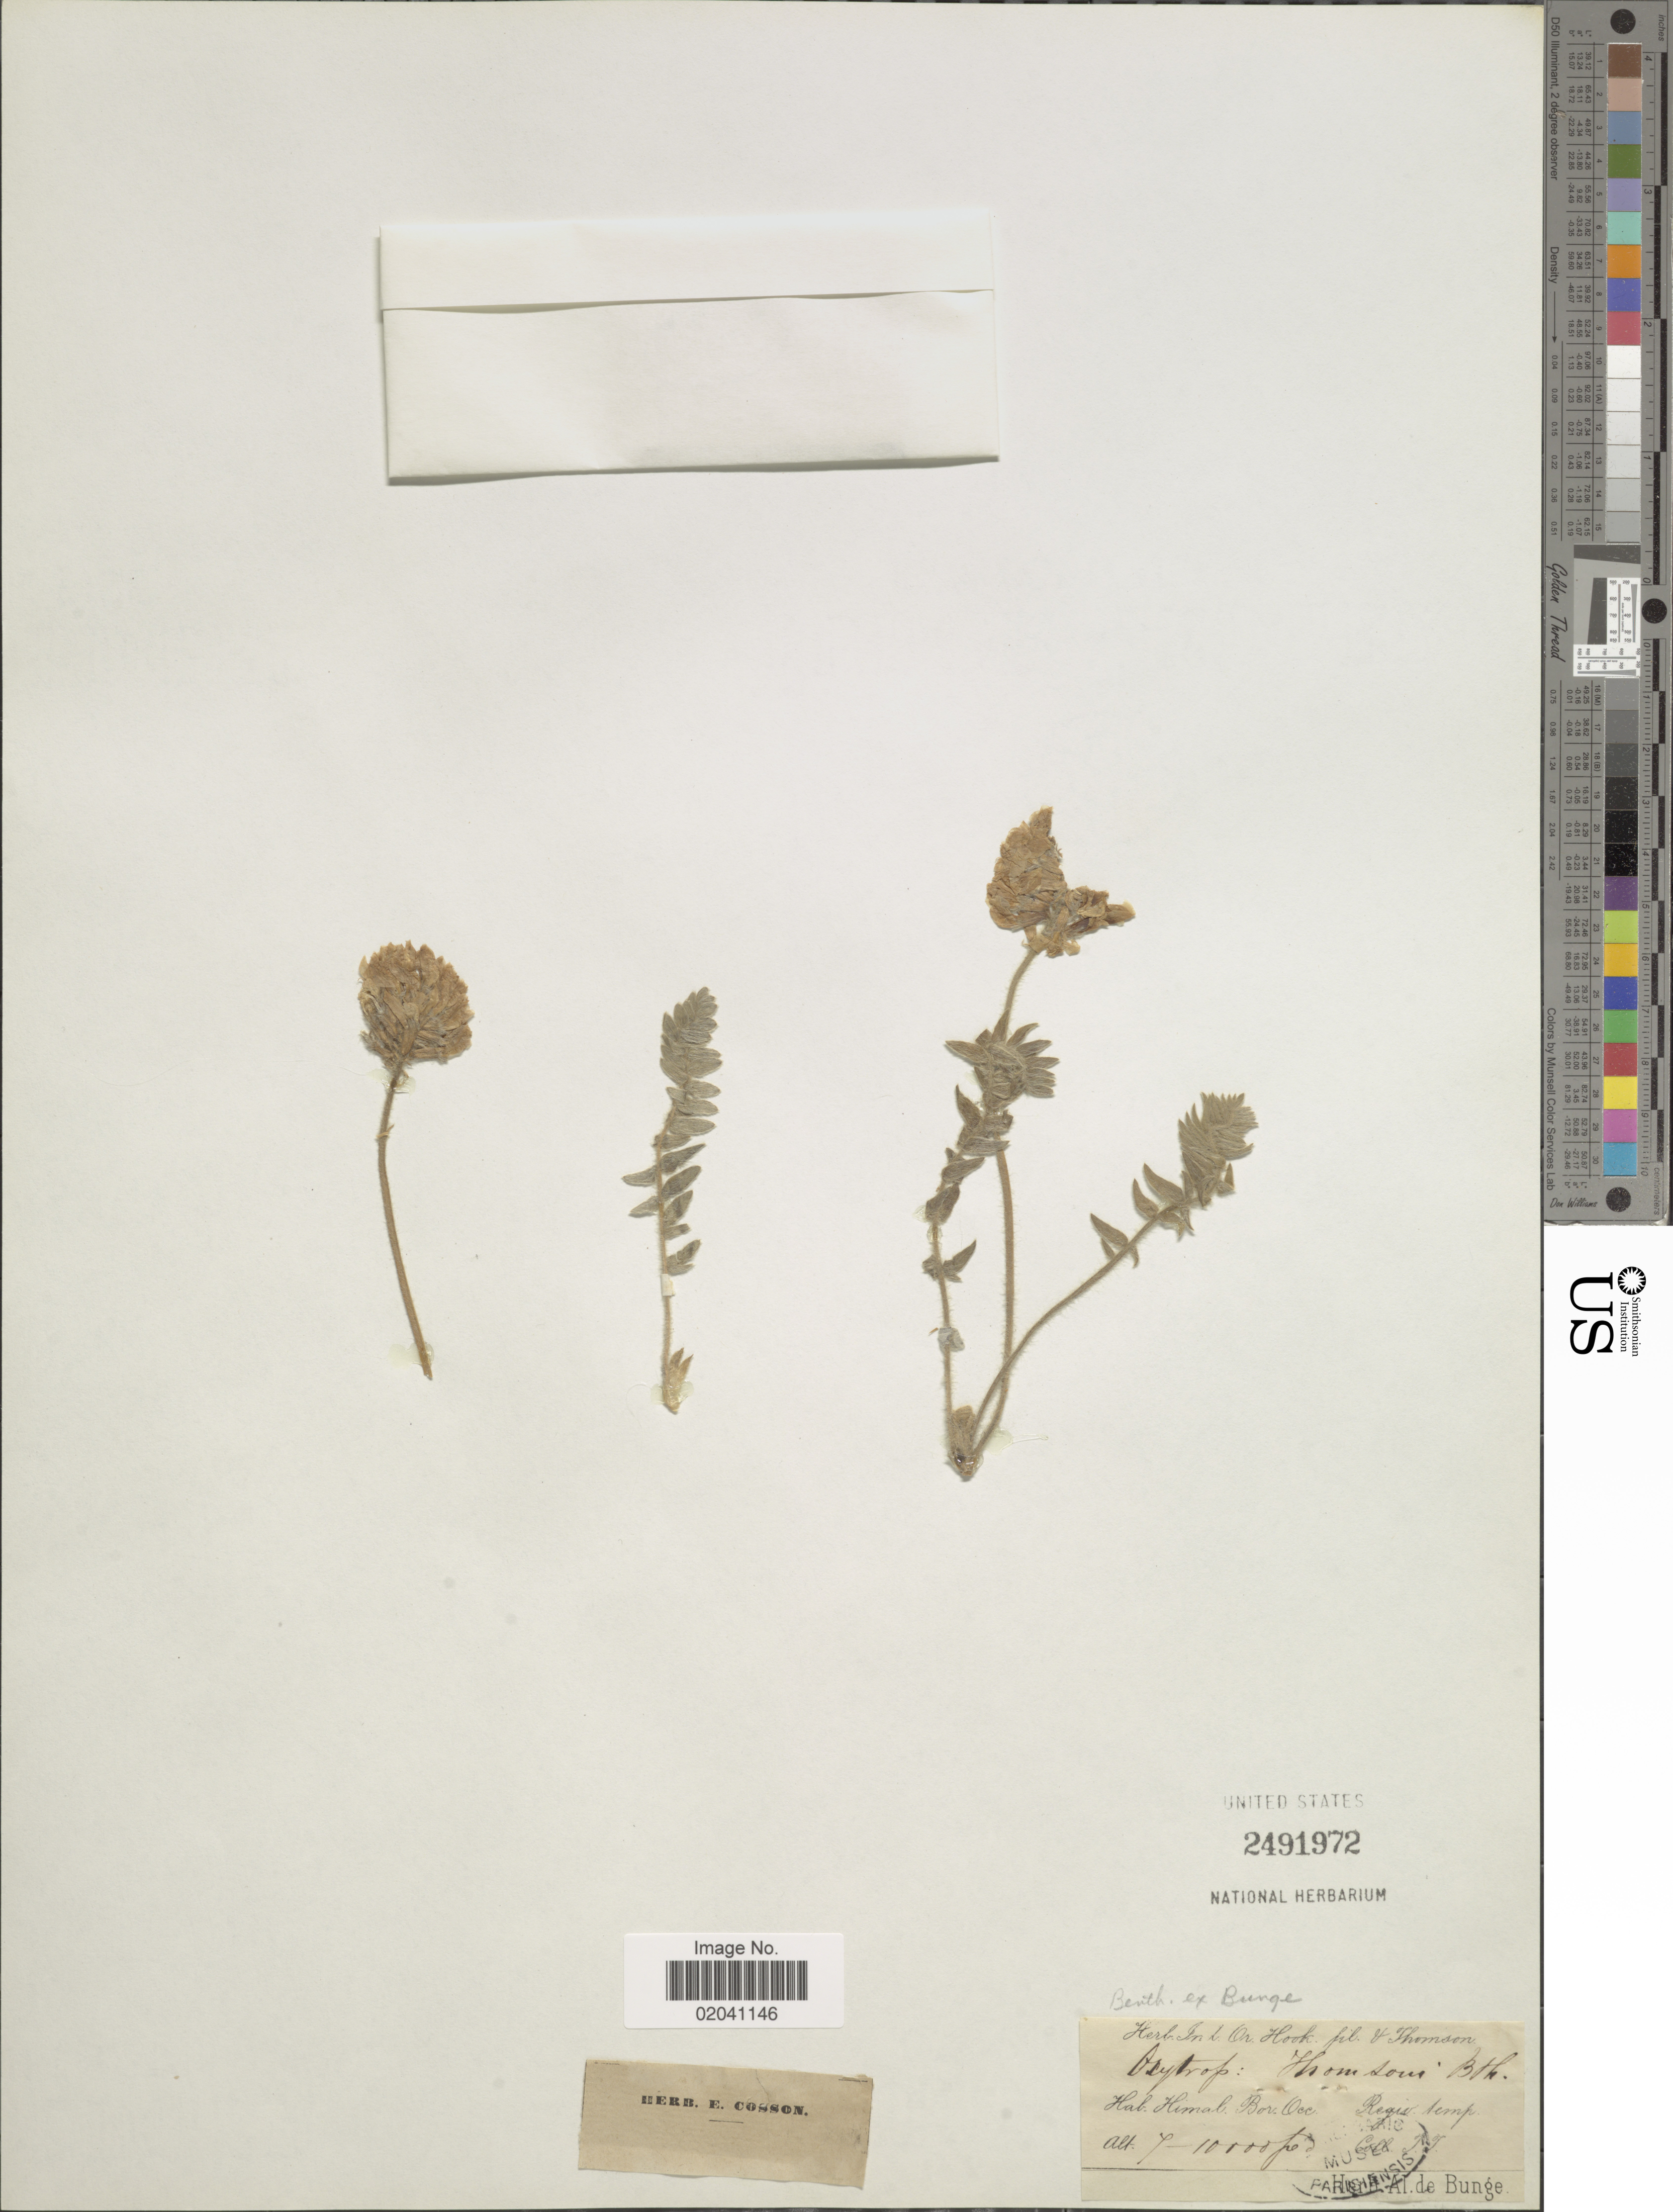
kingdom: Plantae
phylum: Tracheophyta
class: Magnoliopsida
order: Fabales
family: Fabaceae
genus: Oxytropis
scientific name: Oxytropis thomsonii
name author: Benth. ex Bunge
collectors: -- Thomson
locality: Himal. Bor. Occ., Regio temp.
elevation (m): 2134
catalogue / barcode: US 2491972